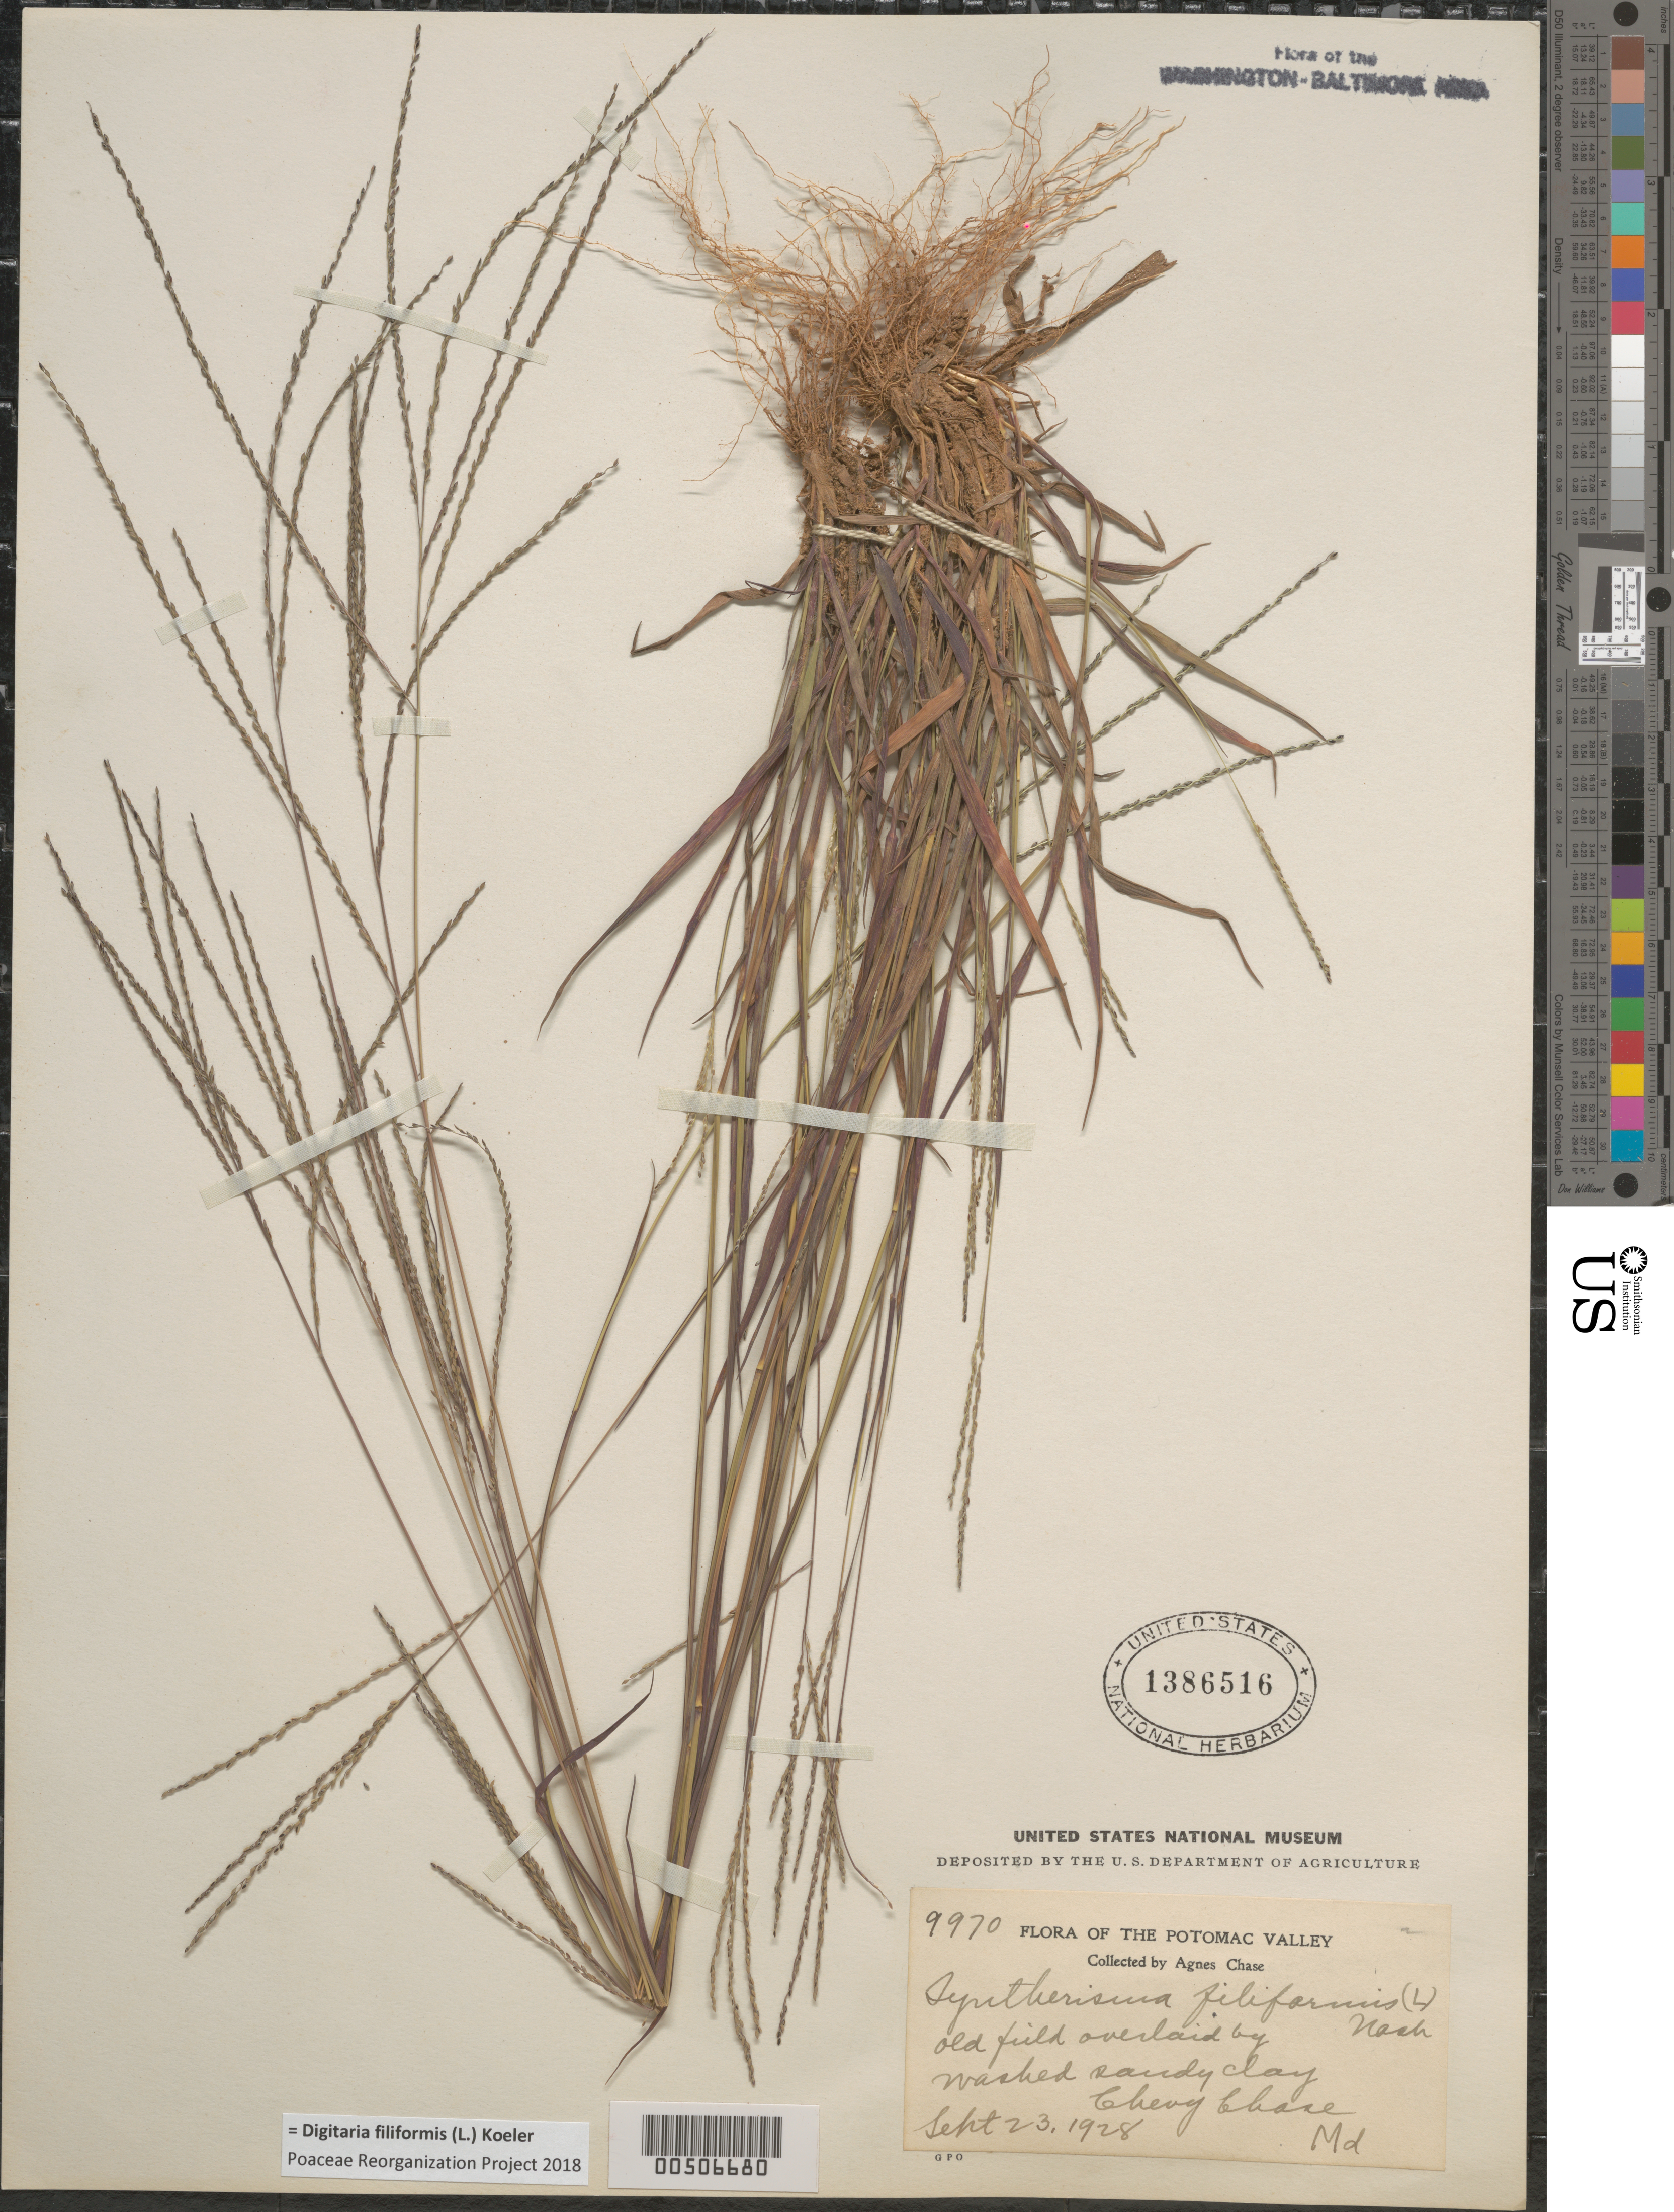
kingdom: Plantae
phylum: Tracheophyta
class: Liliopsida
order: Poales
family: Poaceae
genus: Digitaria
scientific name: Digitaria filiformis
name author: (L.) Koeler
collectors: A. Chase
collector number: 9970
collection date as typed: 23 Sep 1928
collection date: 1928-09-23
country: United States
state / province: Maryland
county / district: Montgomery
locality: Chevy Chase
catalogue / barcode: US 1386516